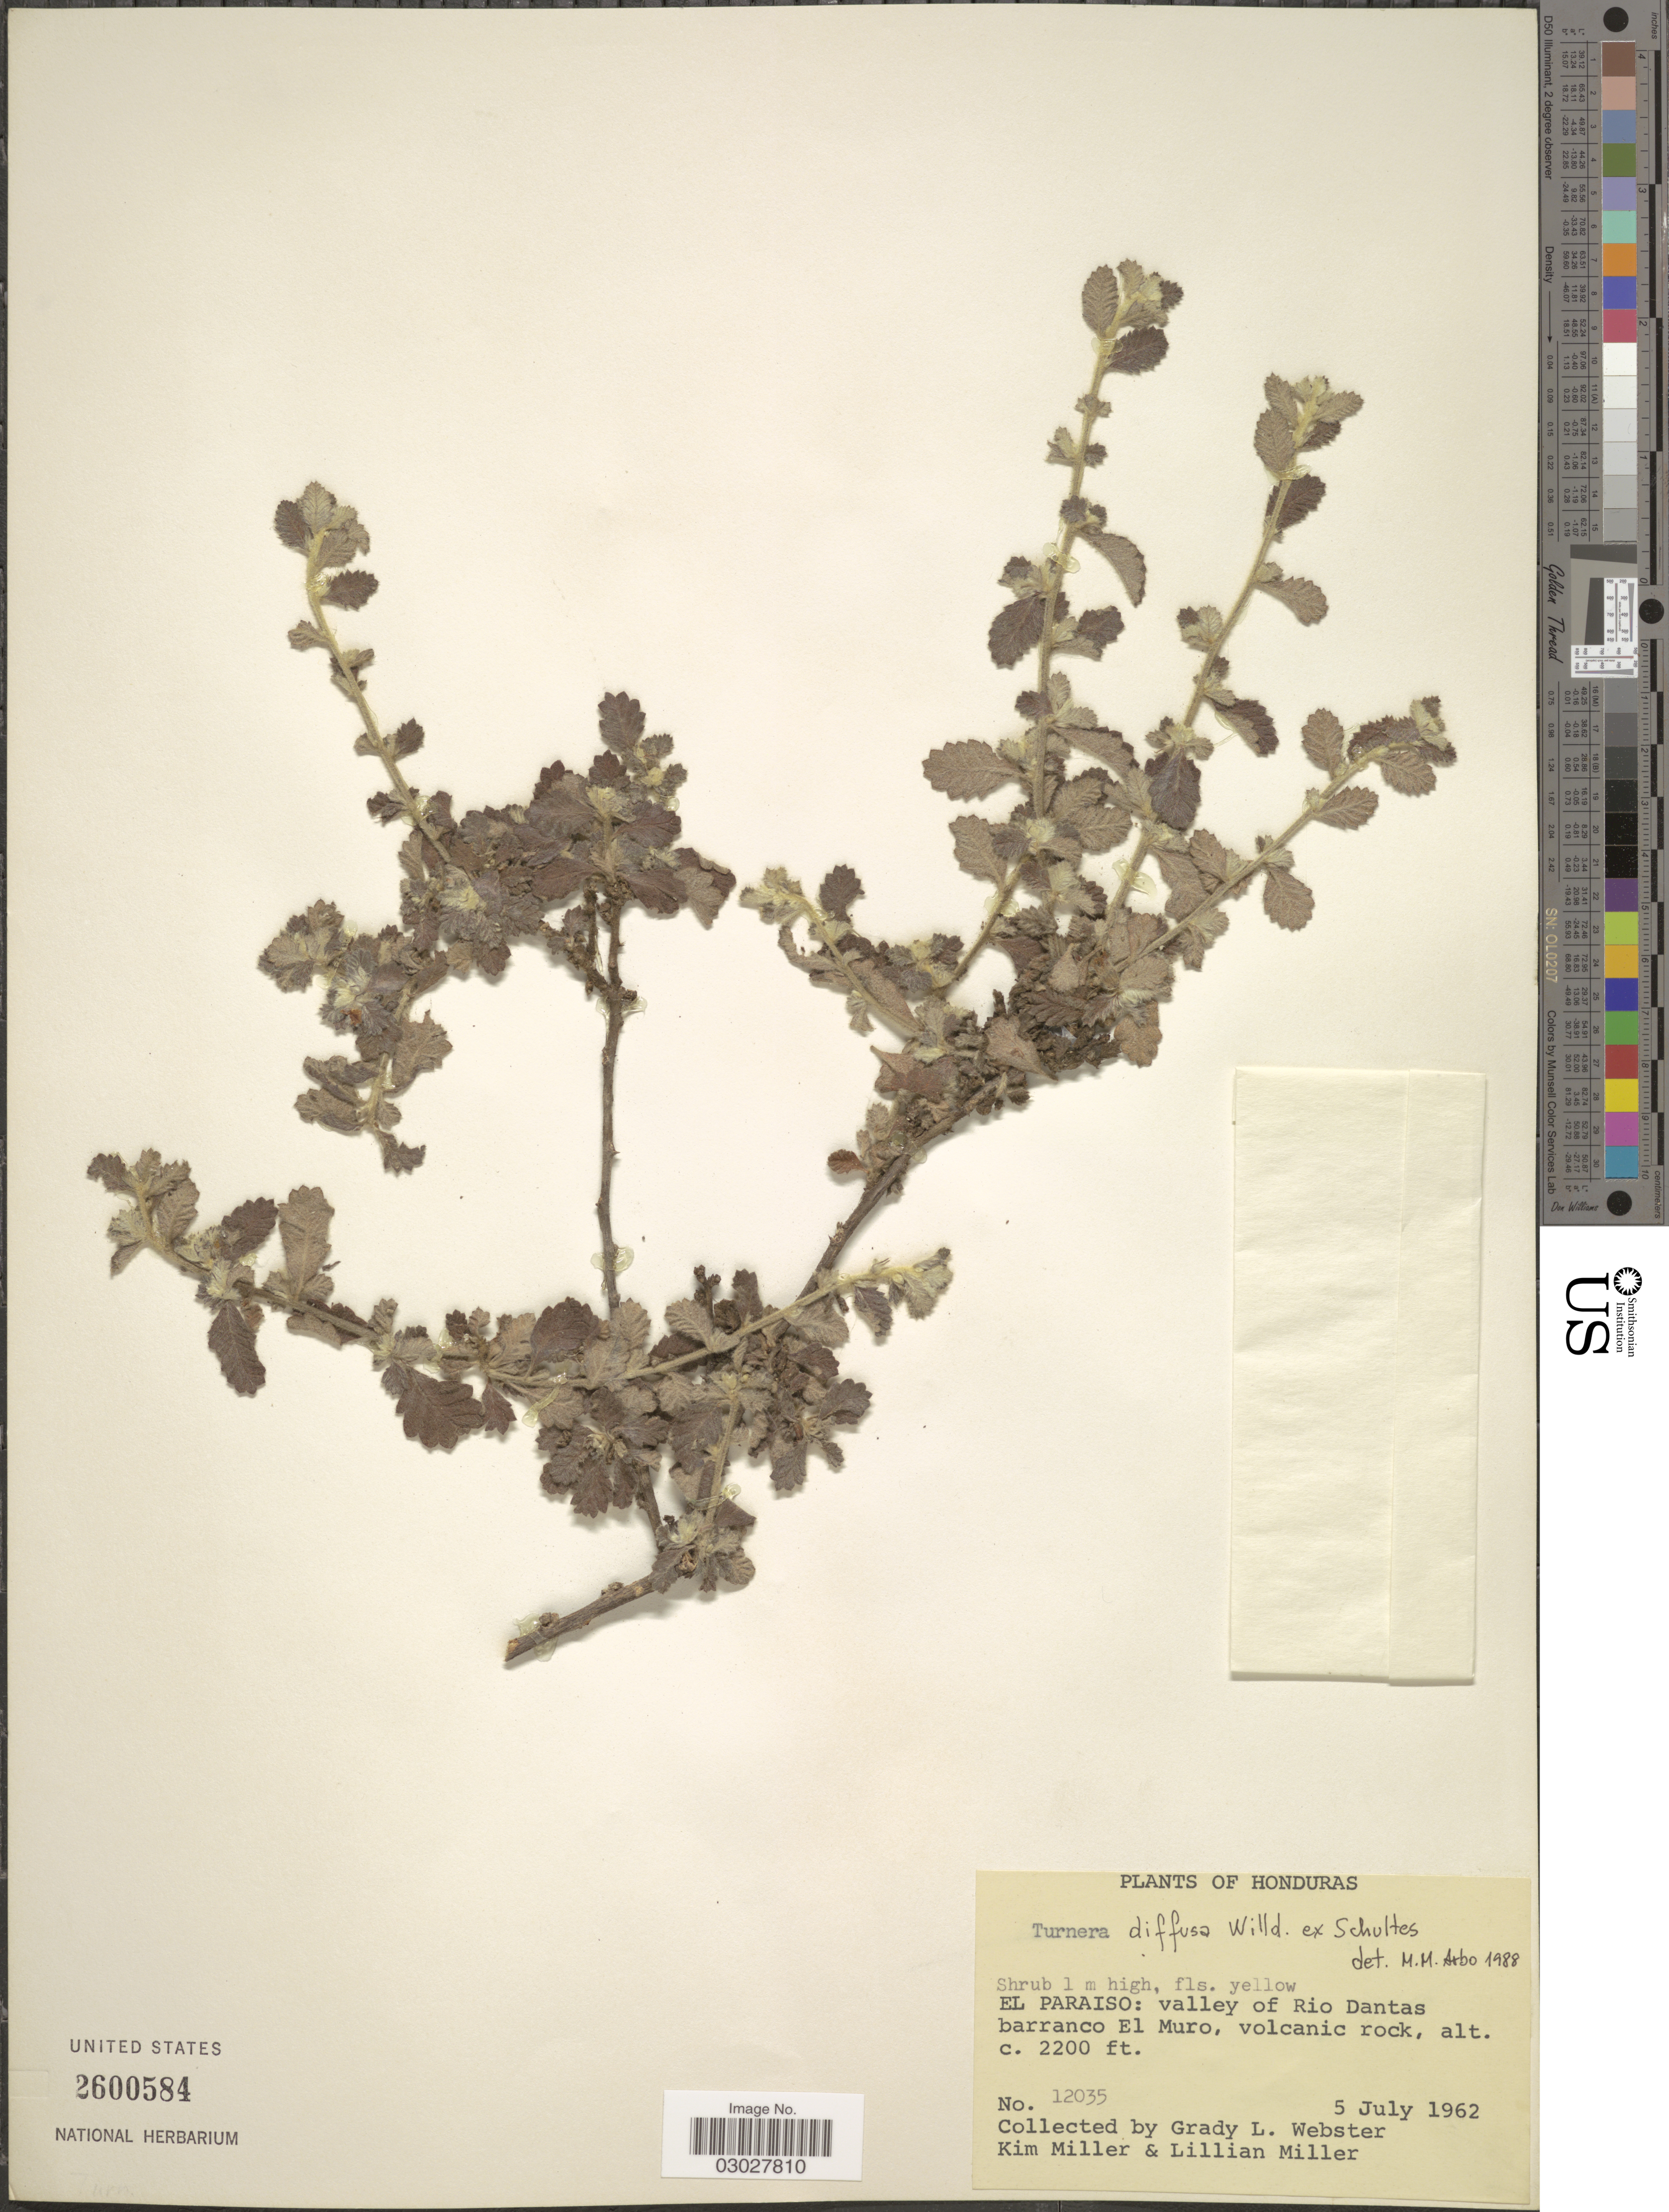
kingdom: Plantae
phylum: Tracheophyta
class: Magnoliopsida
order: Malpighiales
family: Turneraceae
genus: Turnera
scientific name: Turnera diffusa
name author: Willd. ex Schult.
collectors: G. L. Webster, K. Miller & L. Miller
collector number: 12035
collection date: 1962-07-05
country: Honduras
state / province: El Paraíso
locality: Valley of Rio Dantas barranco El Muro.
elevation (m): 671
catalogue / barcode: US 2600584